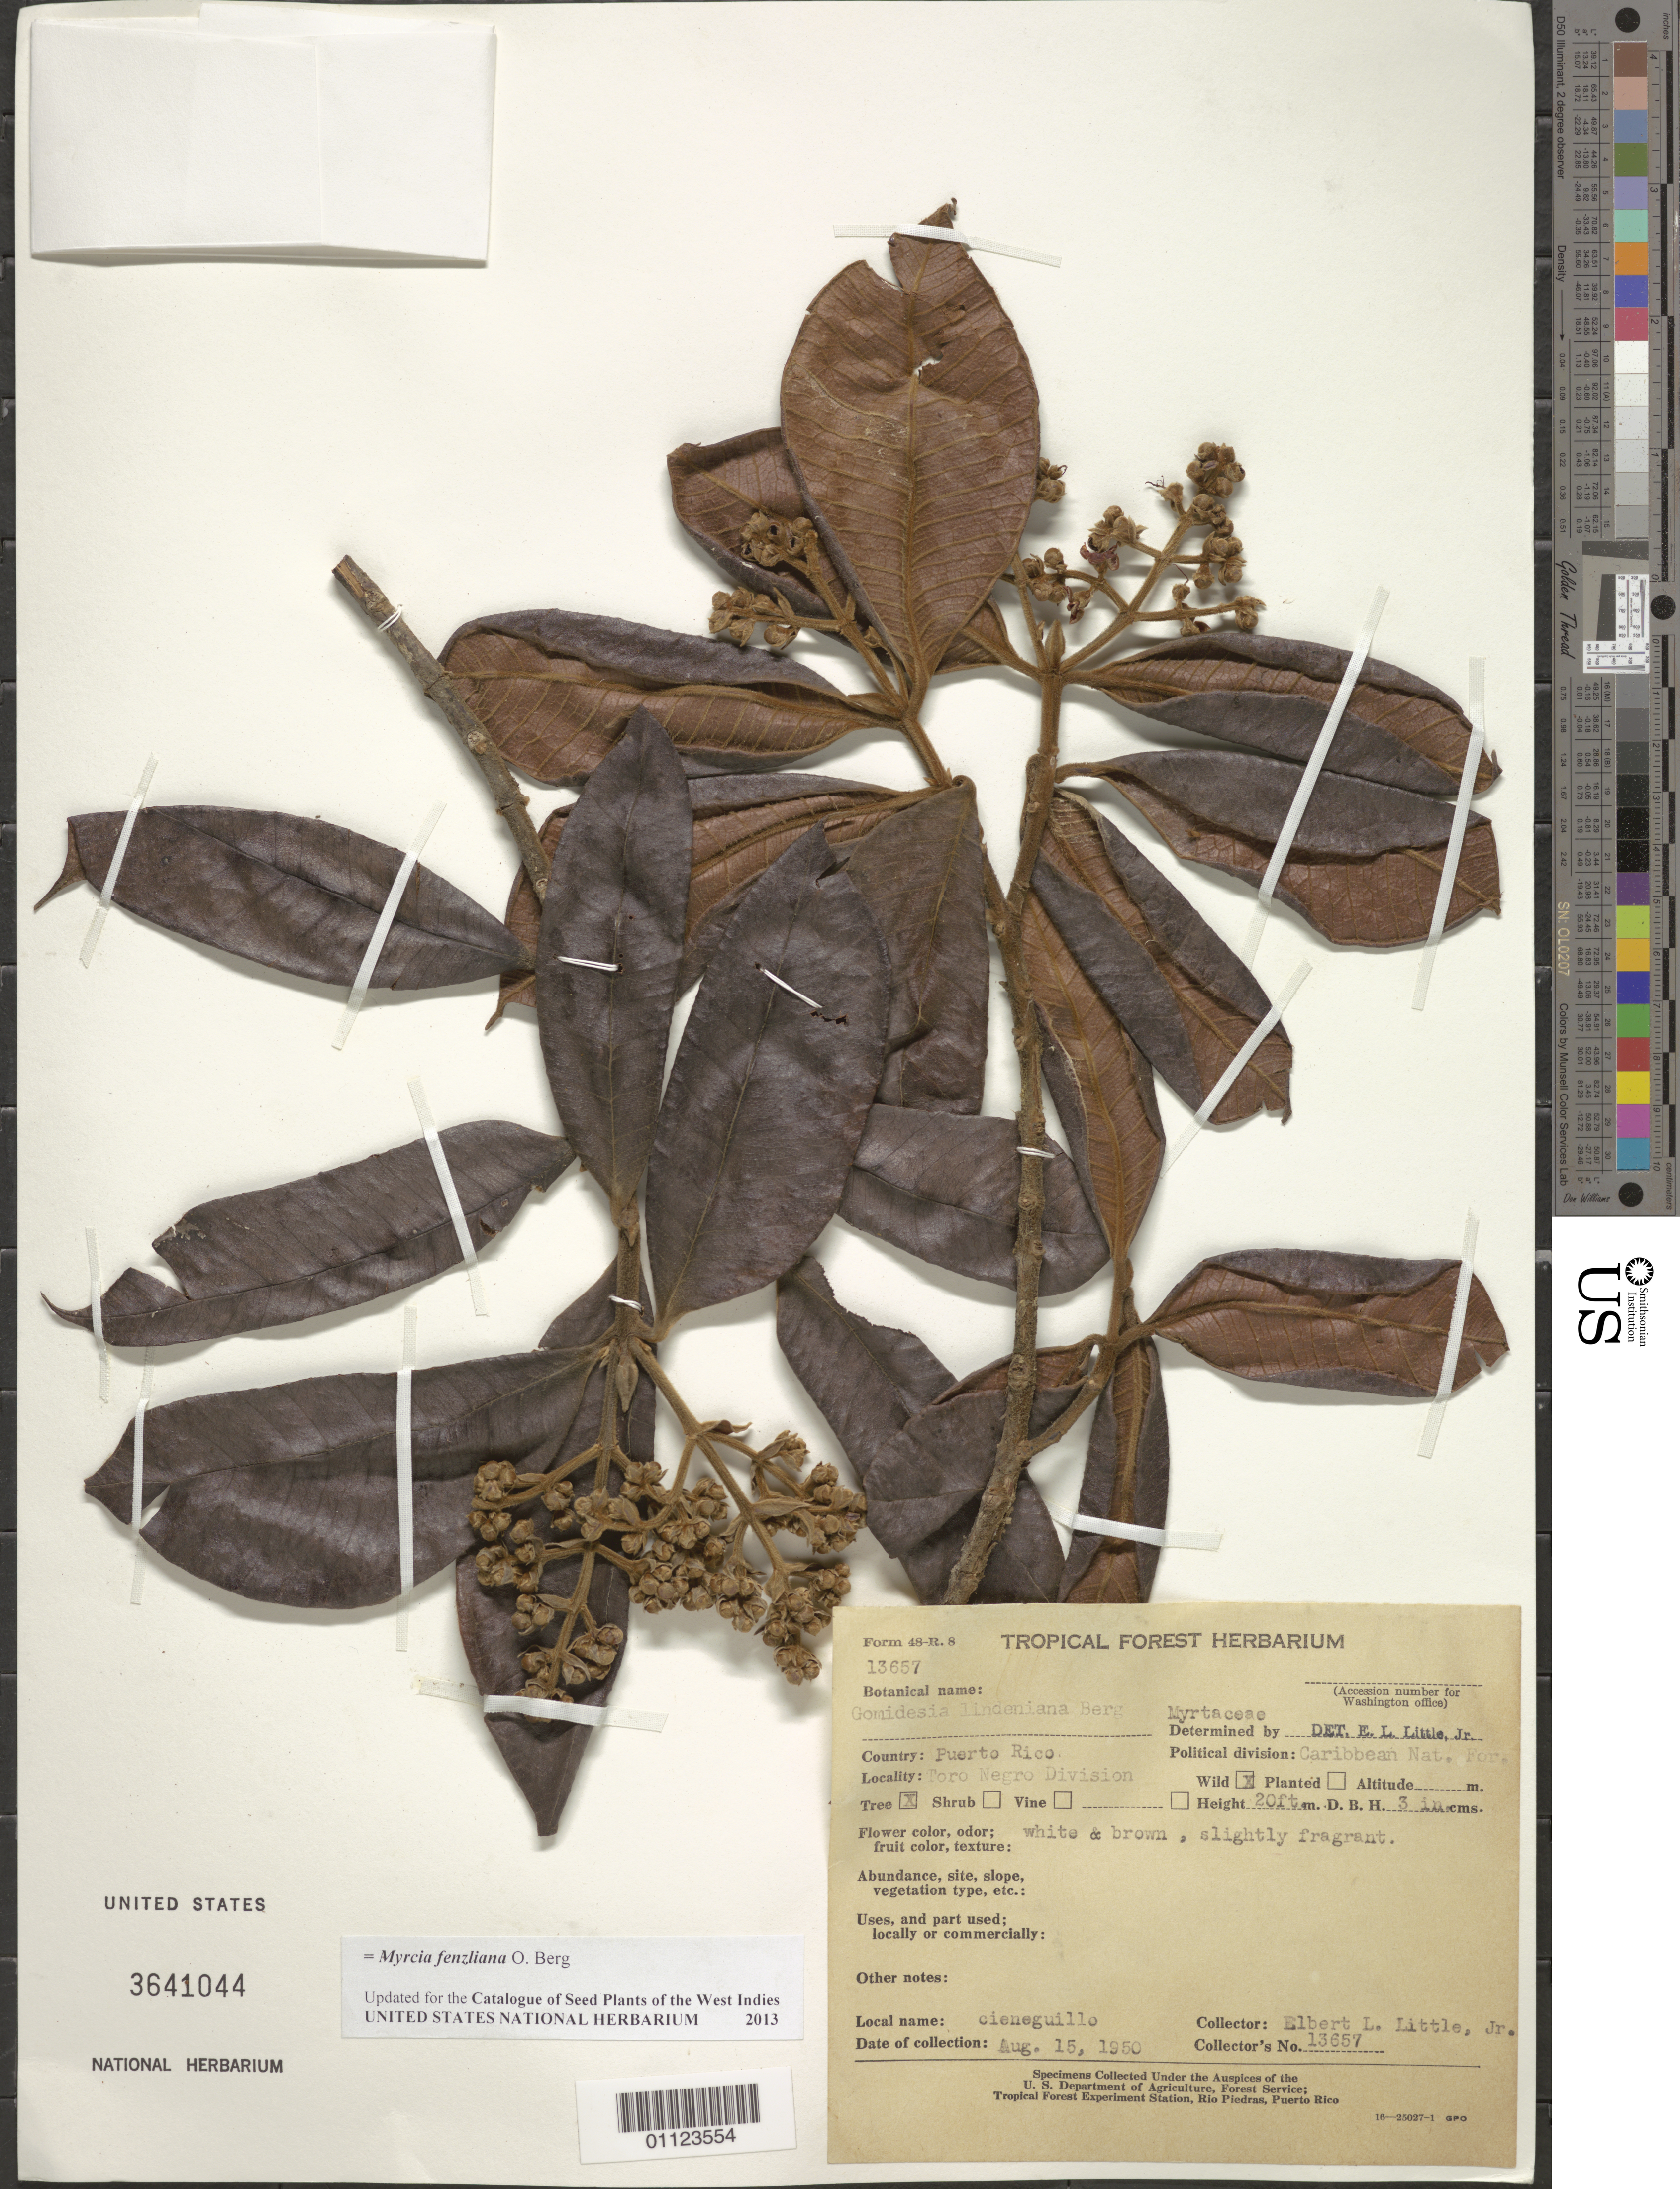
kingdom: Plantae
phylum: Tracheophyta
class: Magnoliopsida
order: Myrtales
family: Myrtaceae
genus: Myrcia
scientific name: Myrcia fenzliana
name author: O. Berg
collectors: E. L. Little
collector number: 13657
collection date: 1950-08-15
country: Puerto Rico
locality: Caribbean Nat'l. Forest, Toro Negro Division.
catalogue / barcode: US 3641044